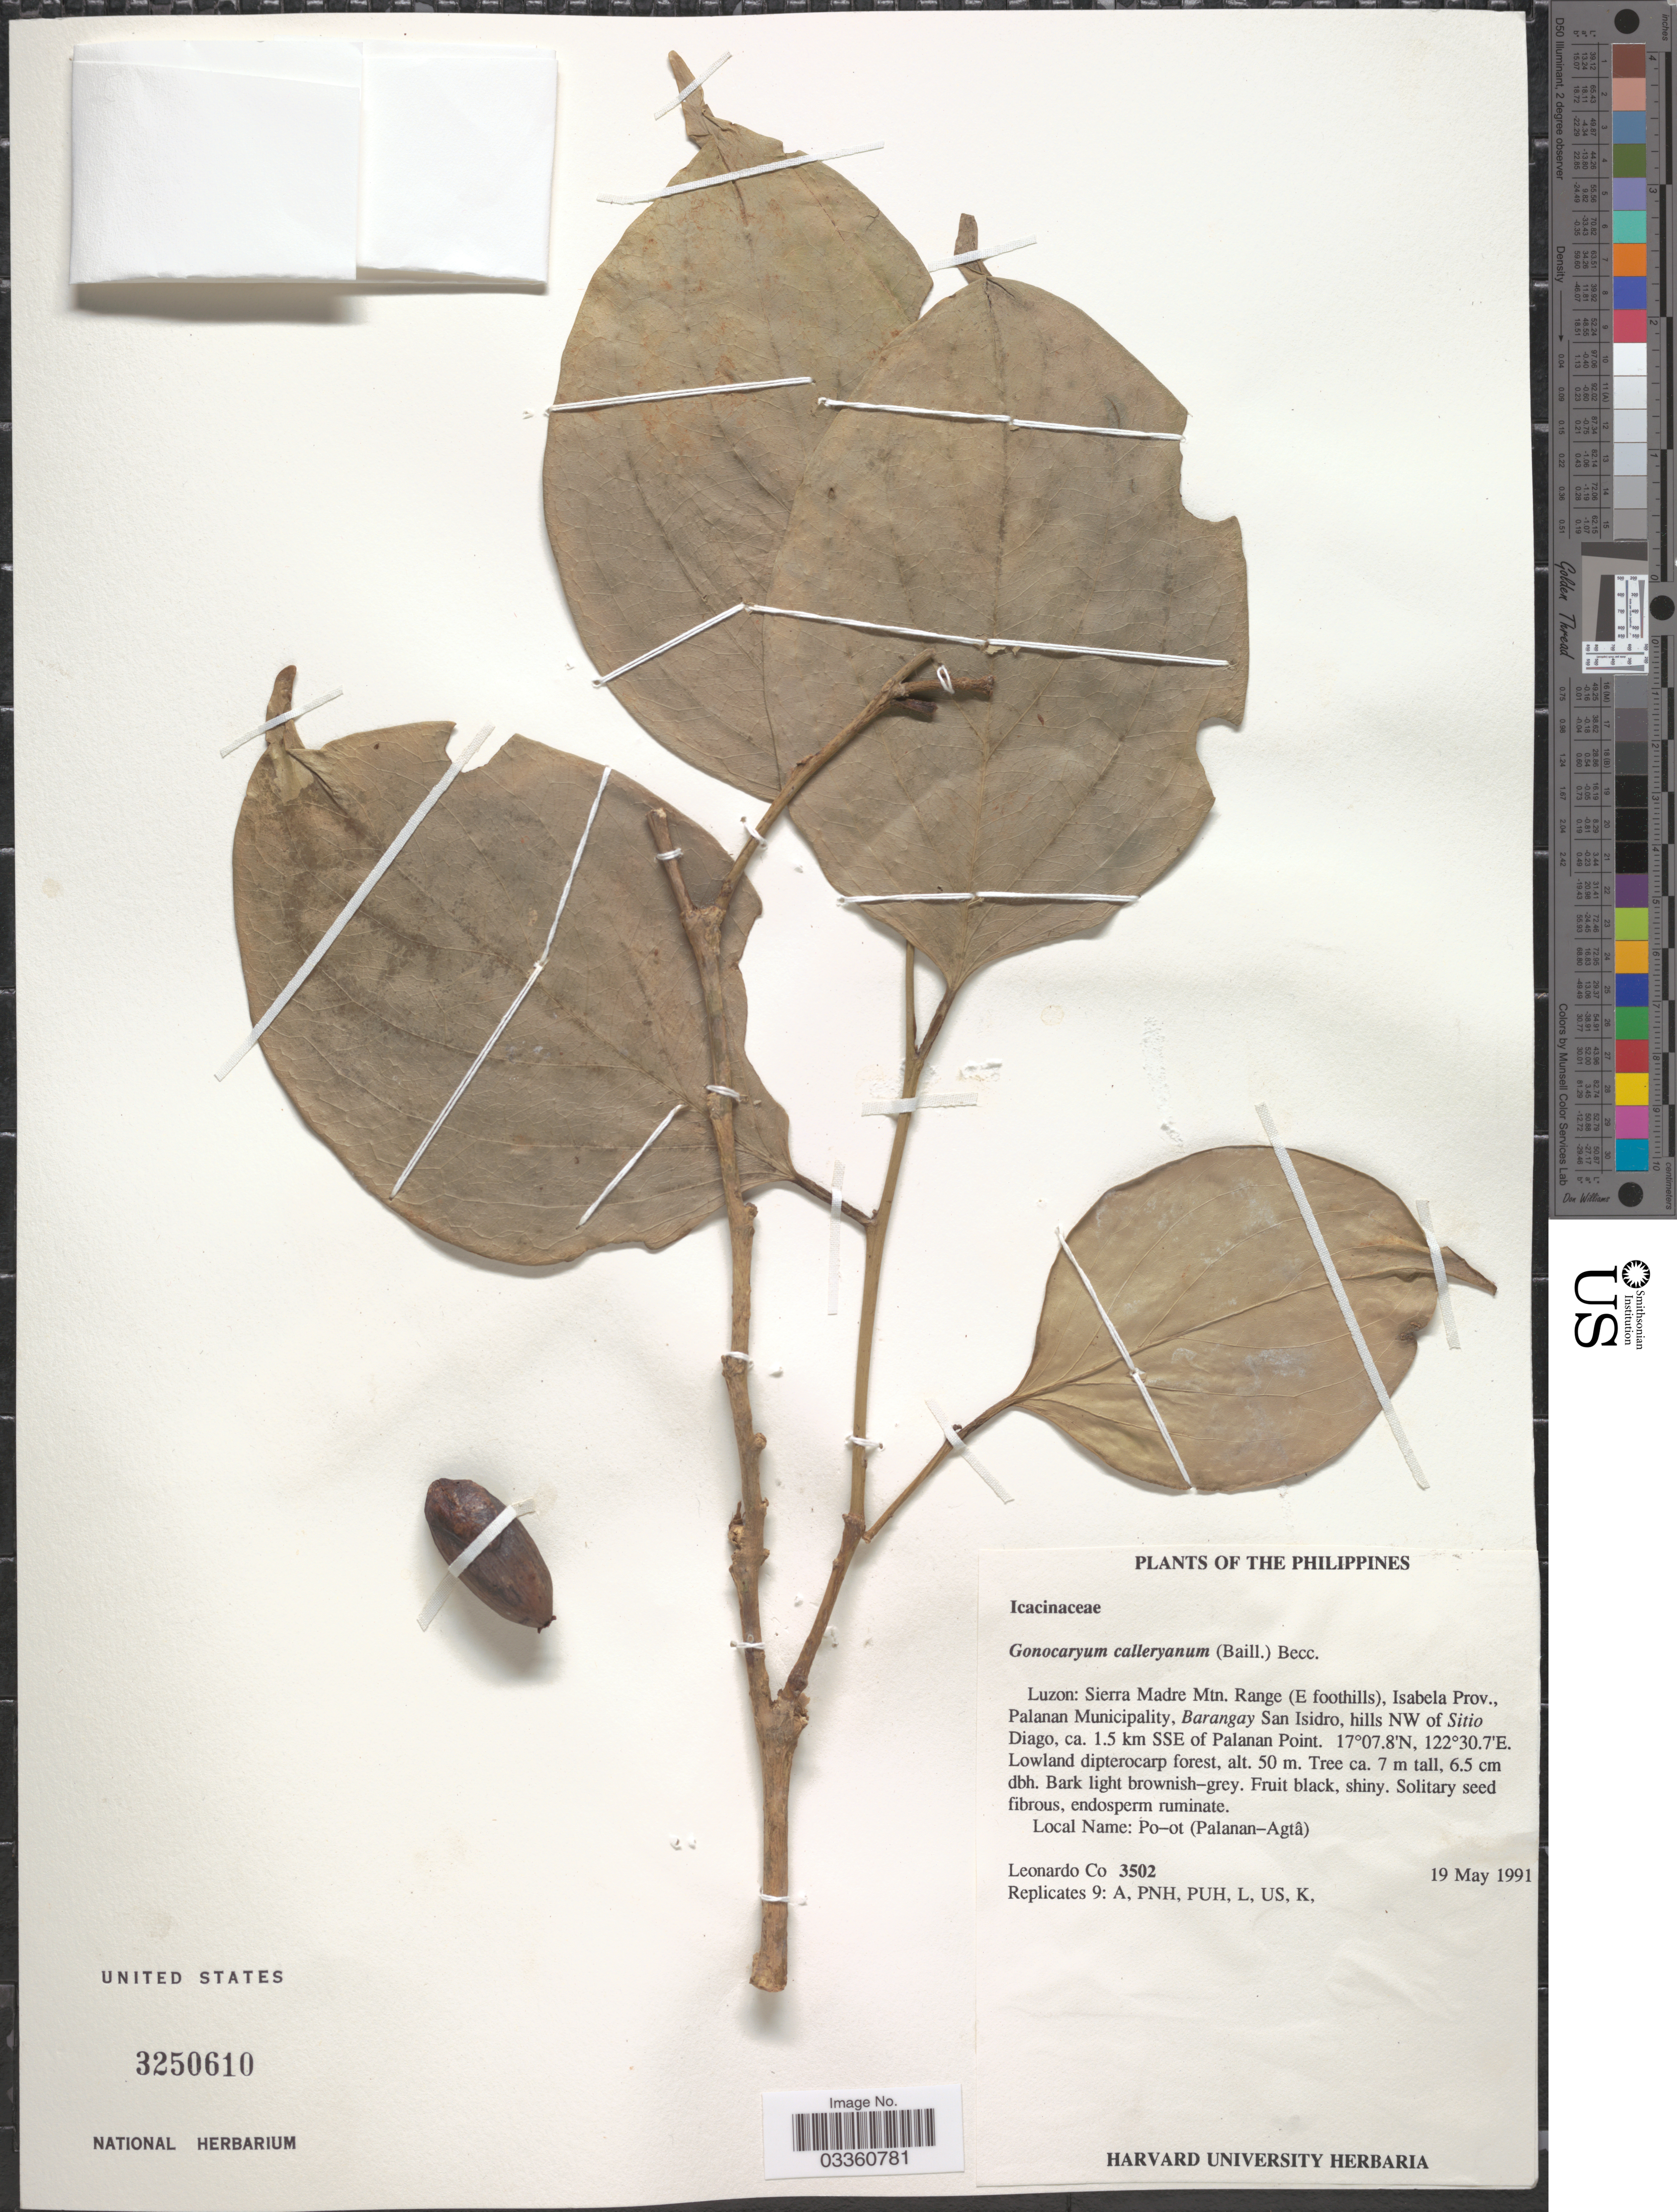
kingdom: Plantae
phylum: Tracheophyta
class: Magnoliopsida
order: Cardiopteridales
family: Cardiopteridaceae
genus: Gonocaryum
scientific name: Gonocaryum calleryanum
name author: (Baill.) Becc.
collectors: L. Co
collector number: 3502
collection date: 1991-05-19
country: Philippines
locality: Luzon: Sierra Madre Mtn. Range (E foothills), Isabela Prov., Palanan Municipality, Barangay San Isidro, hills NW of Sitio Diago, ca. 1.5 km SSE of Palanan Point.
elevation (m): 50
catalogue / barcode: US 3250610